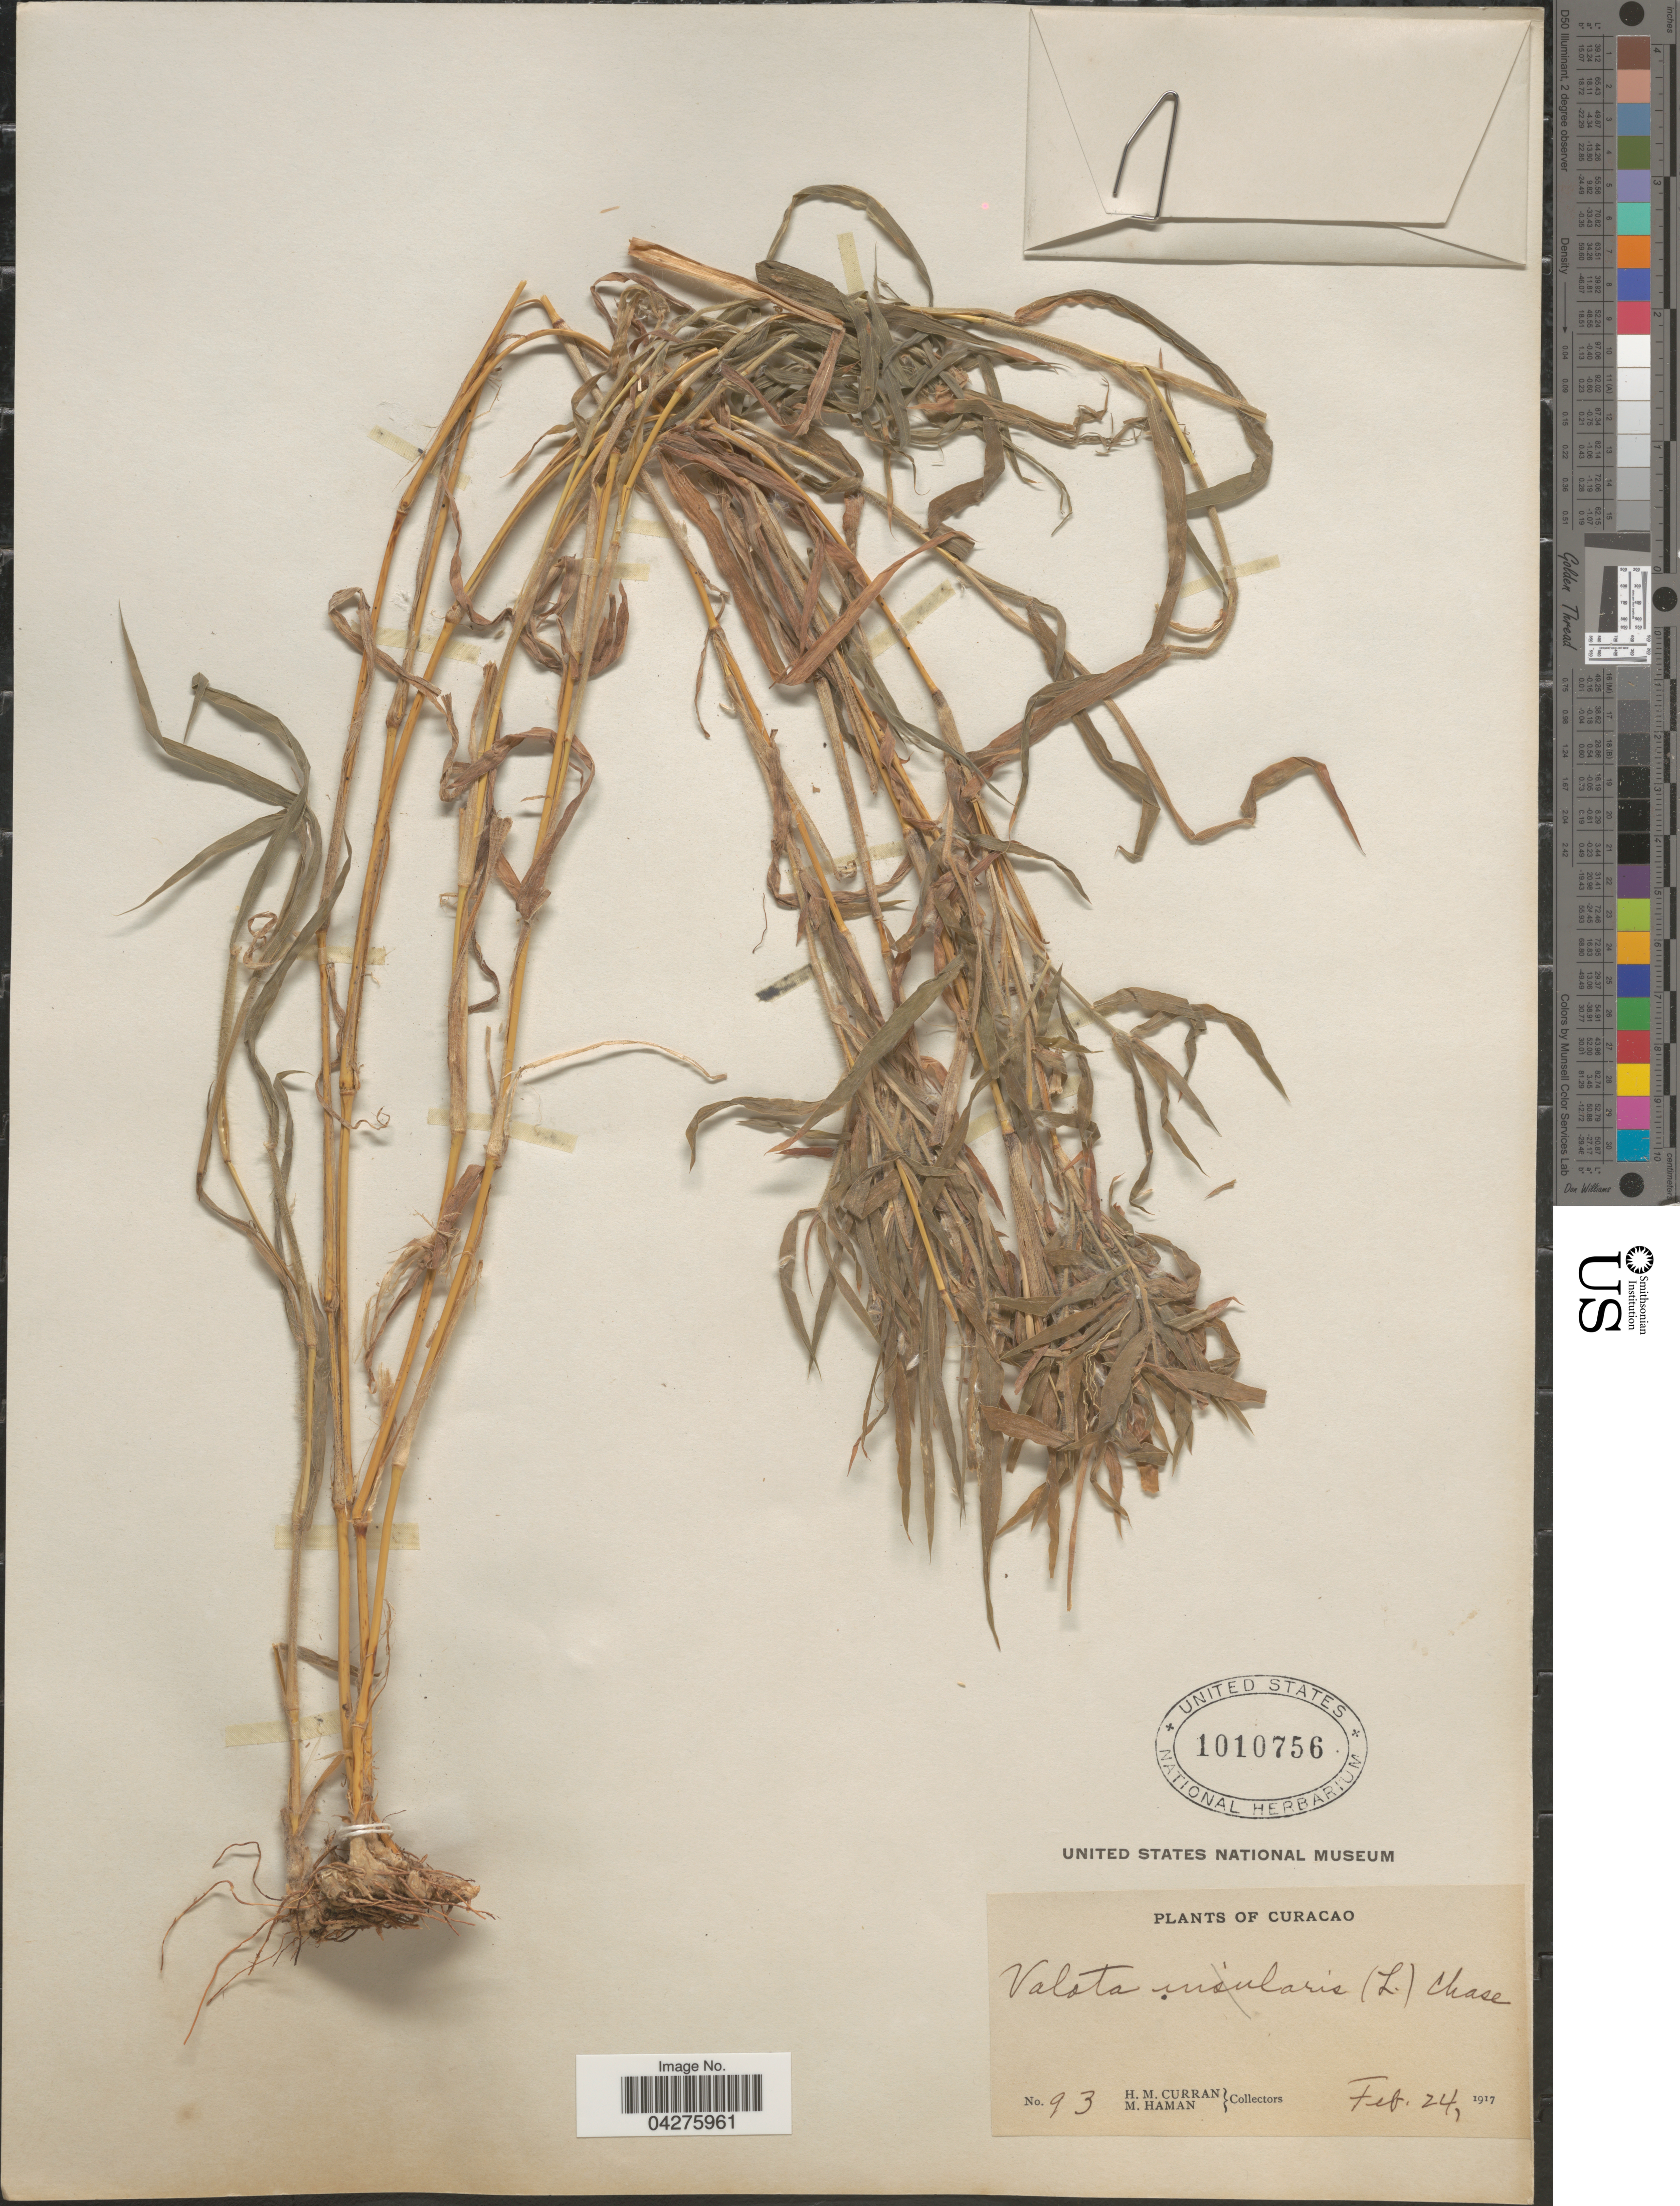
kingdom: Plantae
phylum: Tracheophyta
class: Liliopsida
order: Poales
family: Poaceae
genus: Digitaria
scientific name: Digitaria sp.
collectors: H. M. Curran & M. Haman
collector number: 93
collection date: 1917-02-24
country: Curaçao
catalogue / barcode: US 1010756